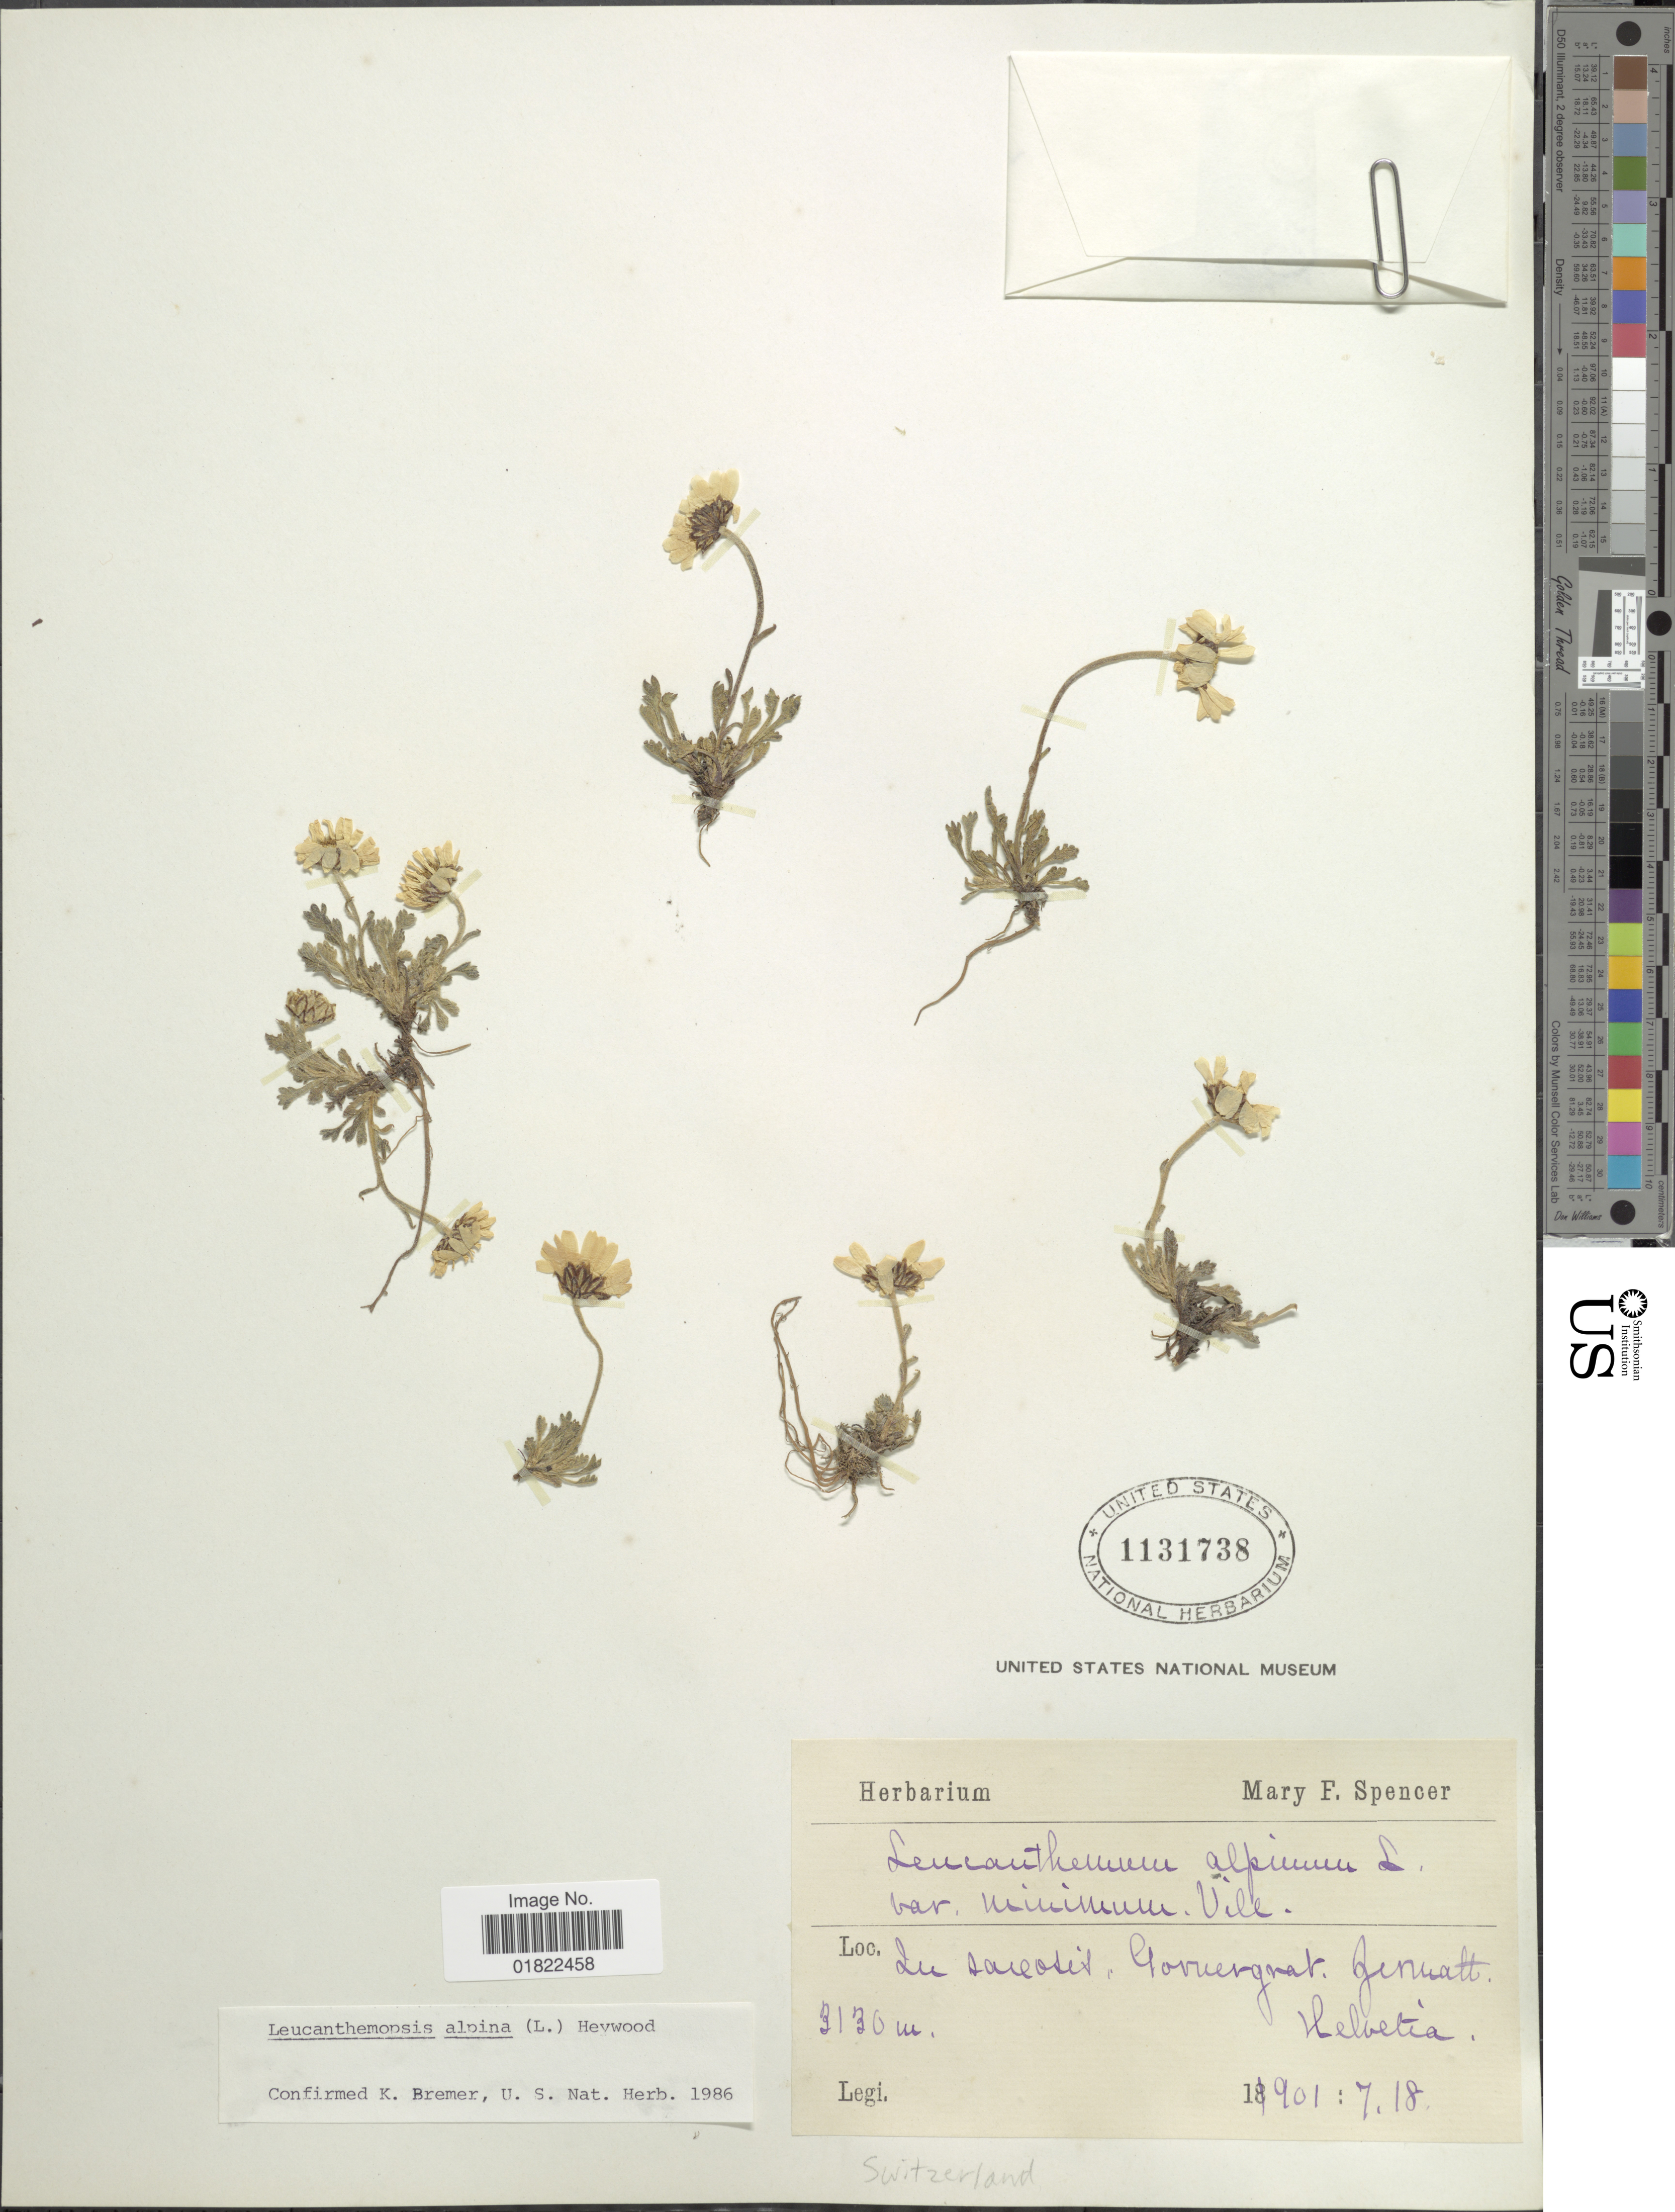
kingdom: Plantae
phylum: Tracheophyta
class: Magnoliopsida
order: Asterales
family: Asteraceae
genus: Leucanthemopsis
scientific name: Leucanthemopsis alpina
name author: (L.) Heywood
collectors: M. Spencer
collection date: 1901-07-18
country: Switzerland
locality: In saceosis ,Govuergnat, Zermatt, Helvetia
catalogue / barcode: US 1131738